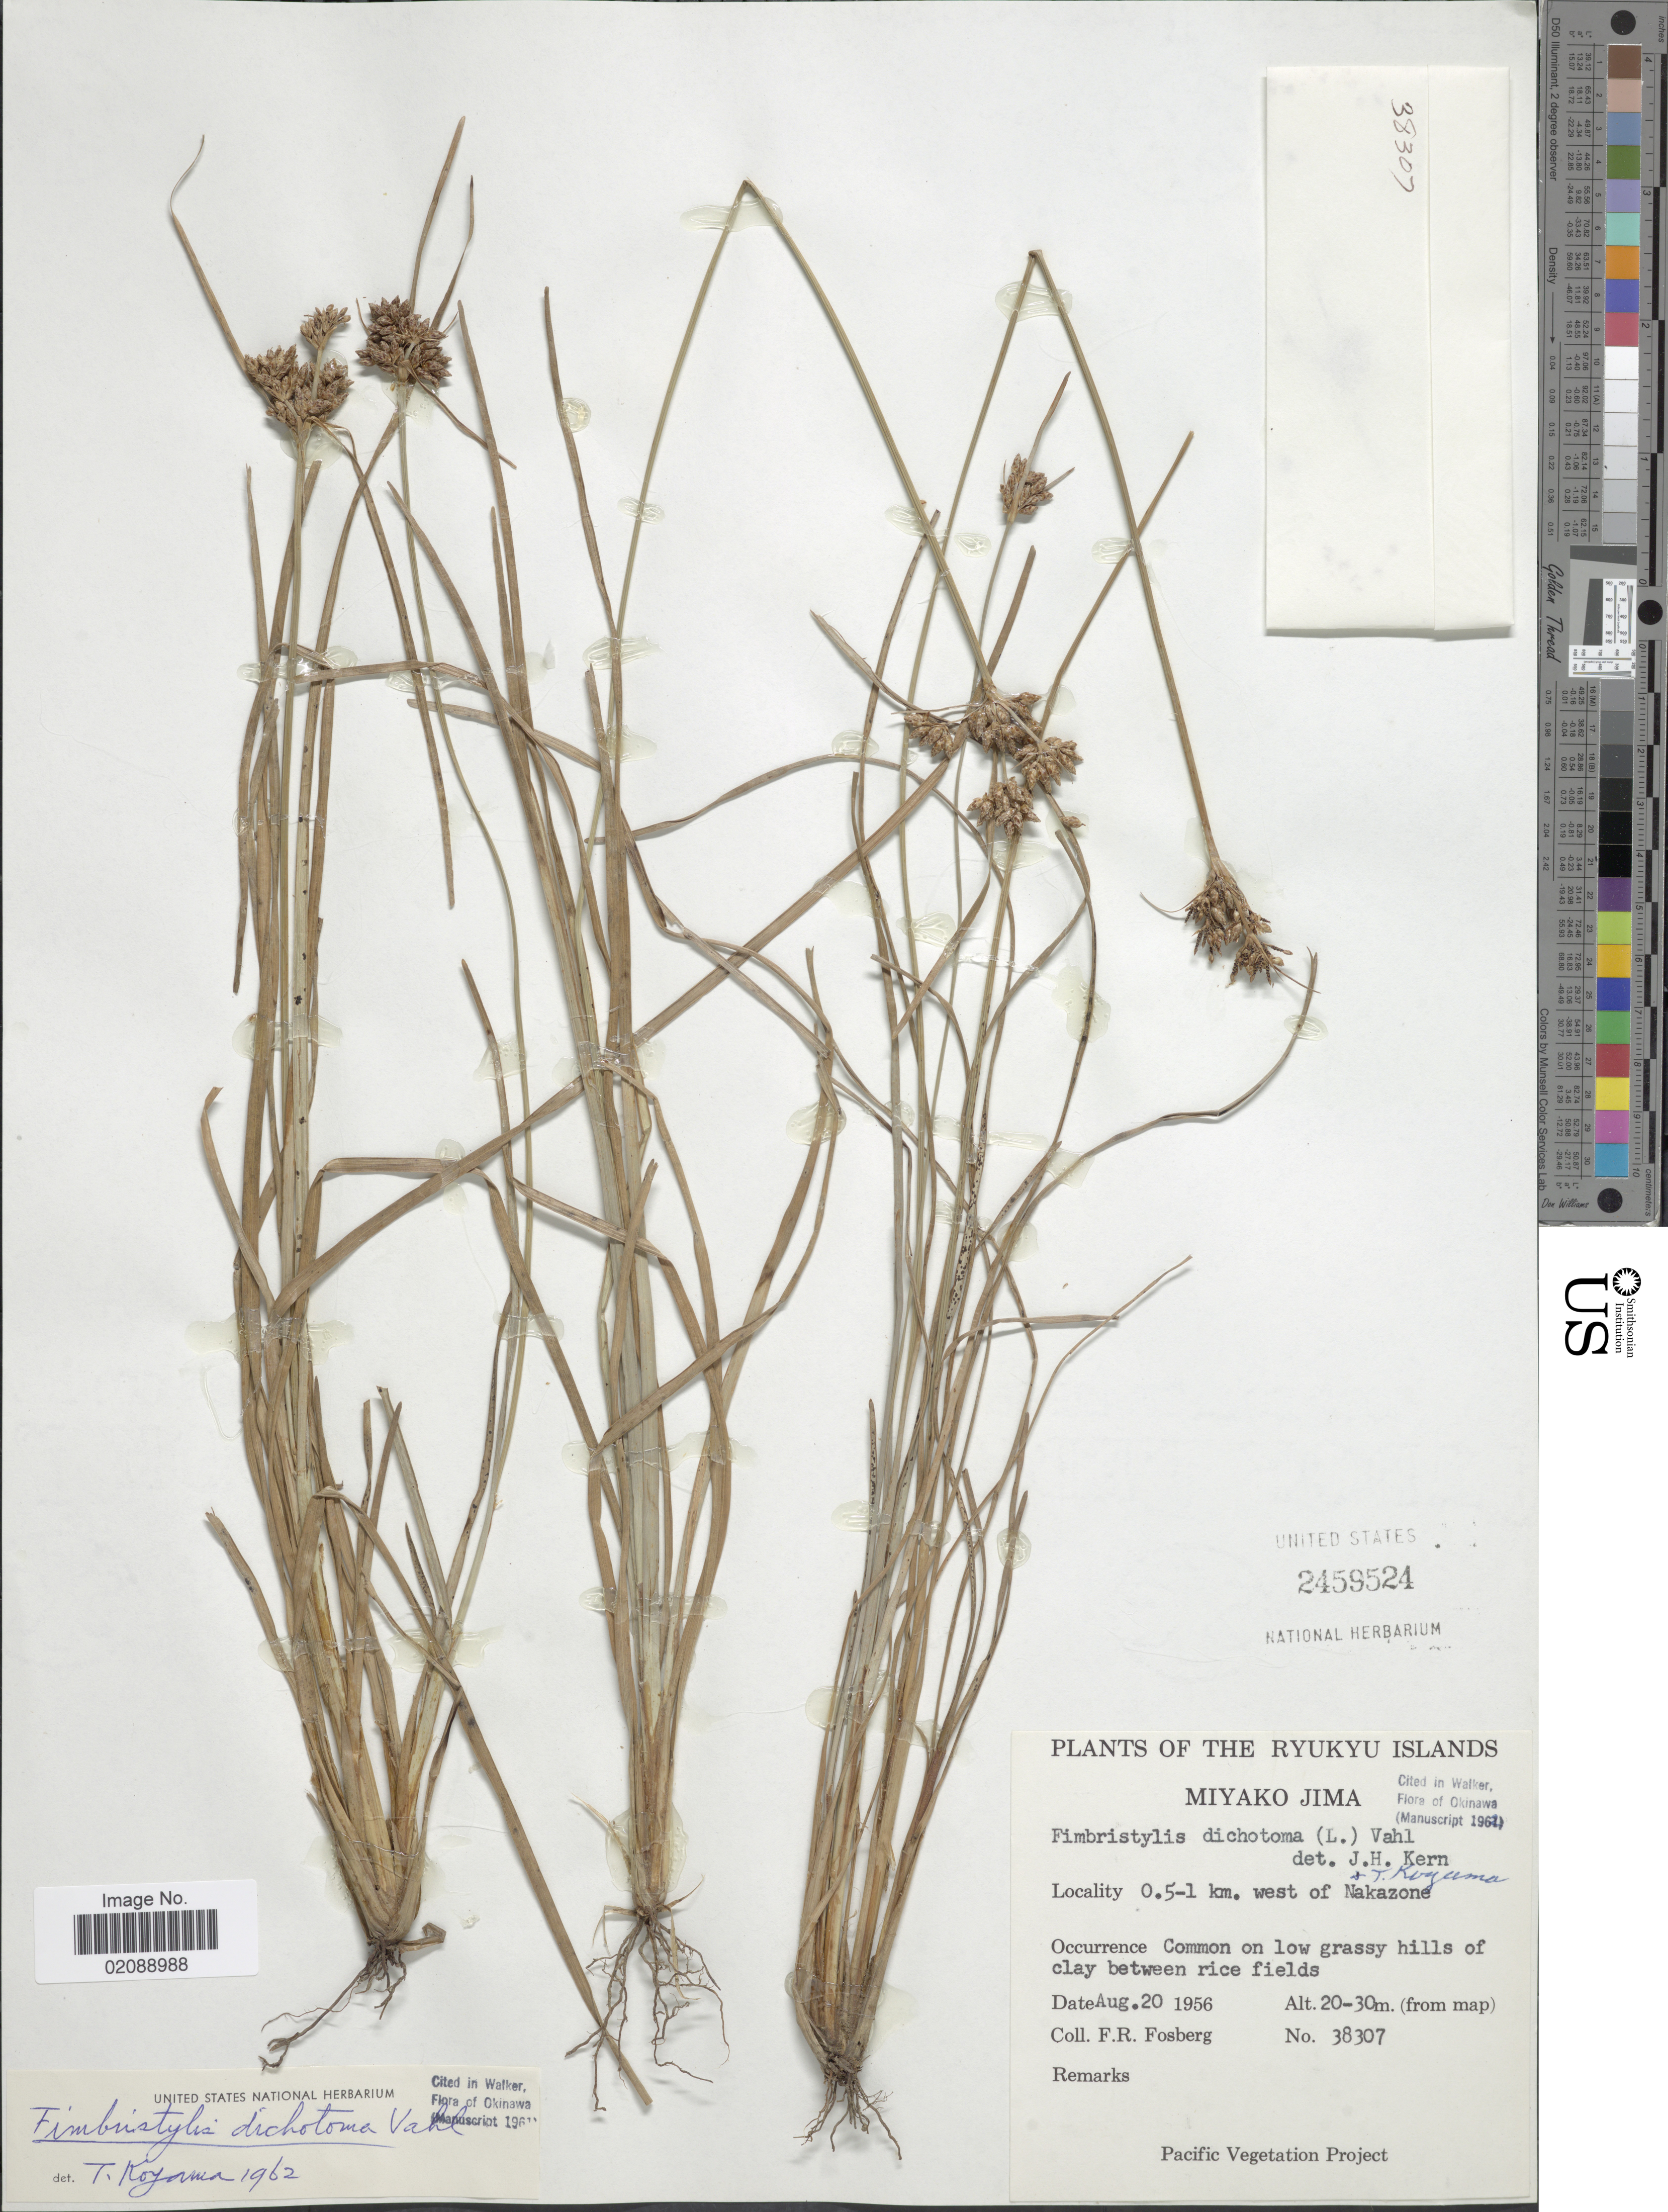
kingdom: Plantae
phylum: Tracheophyta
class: Liliopsida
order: Poales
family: Cyperaceae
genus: Fimbristylis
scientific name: Fimbristylis dichotoma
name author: (L.) Vahl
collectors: F. R. Fosberg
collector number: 38307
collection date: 1956-08-20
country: Japan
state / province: Okinawa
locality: The Ryukyu Islands, Miyako Jima, 0.5-1 km. west of Nakazone, common on low grassy hills of clay between rice fields.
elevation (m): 20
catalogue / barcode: US 2459524